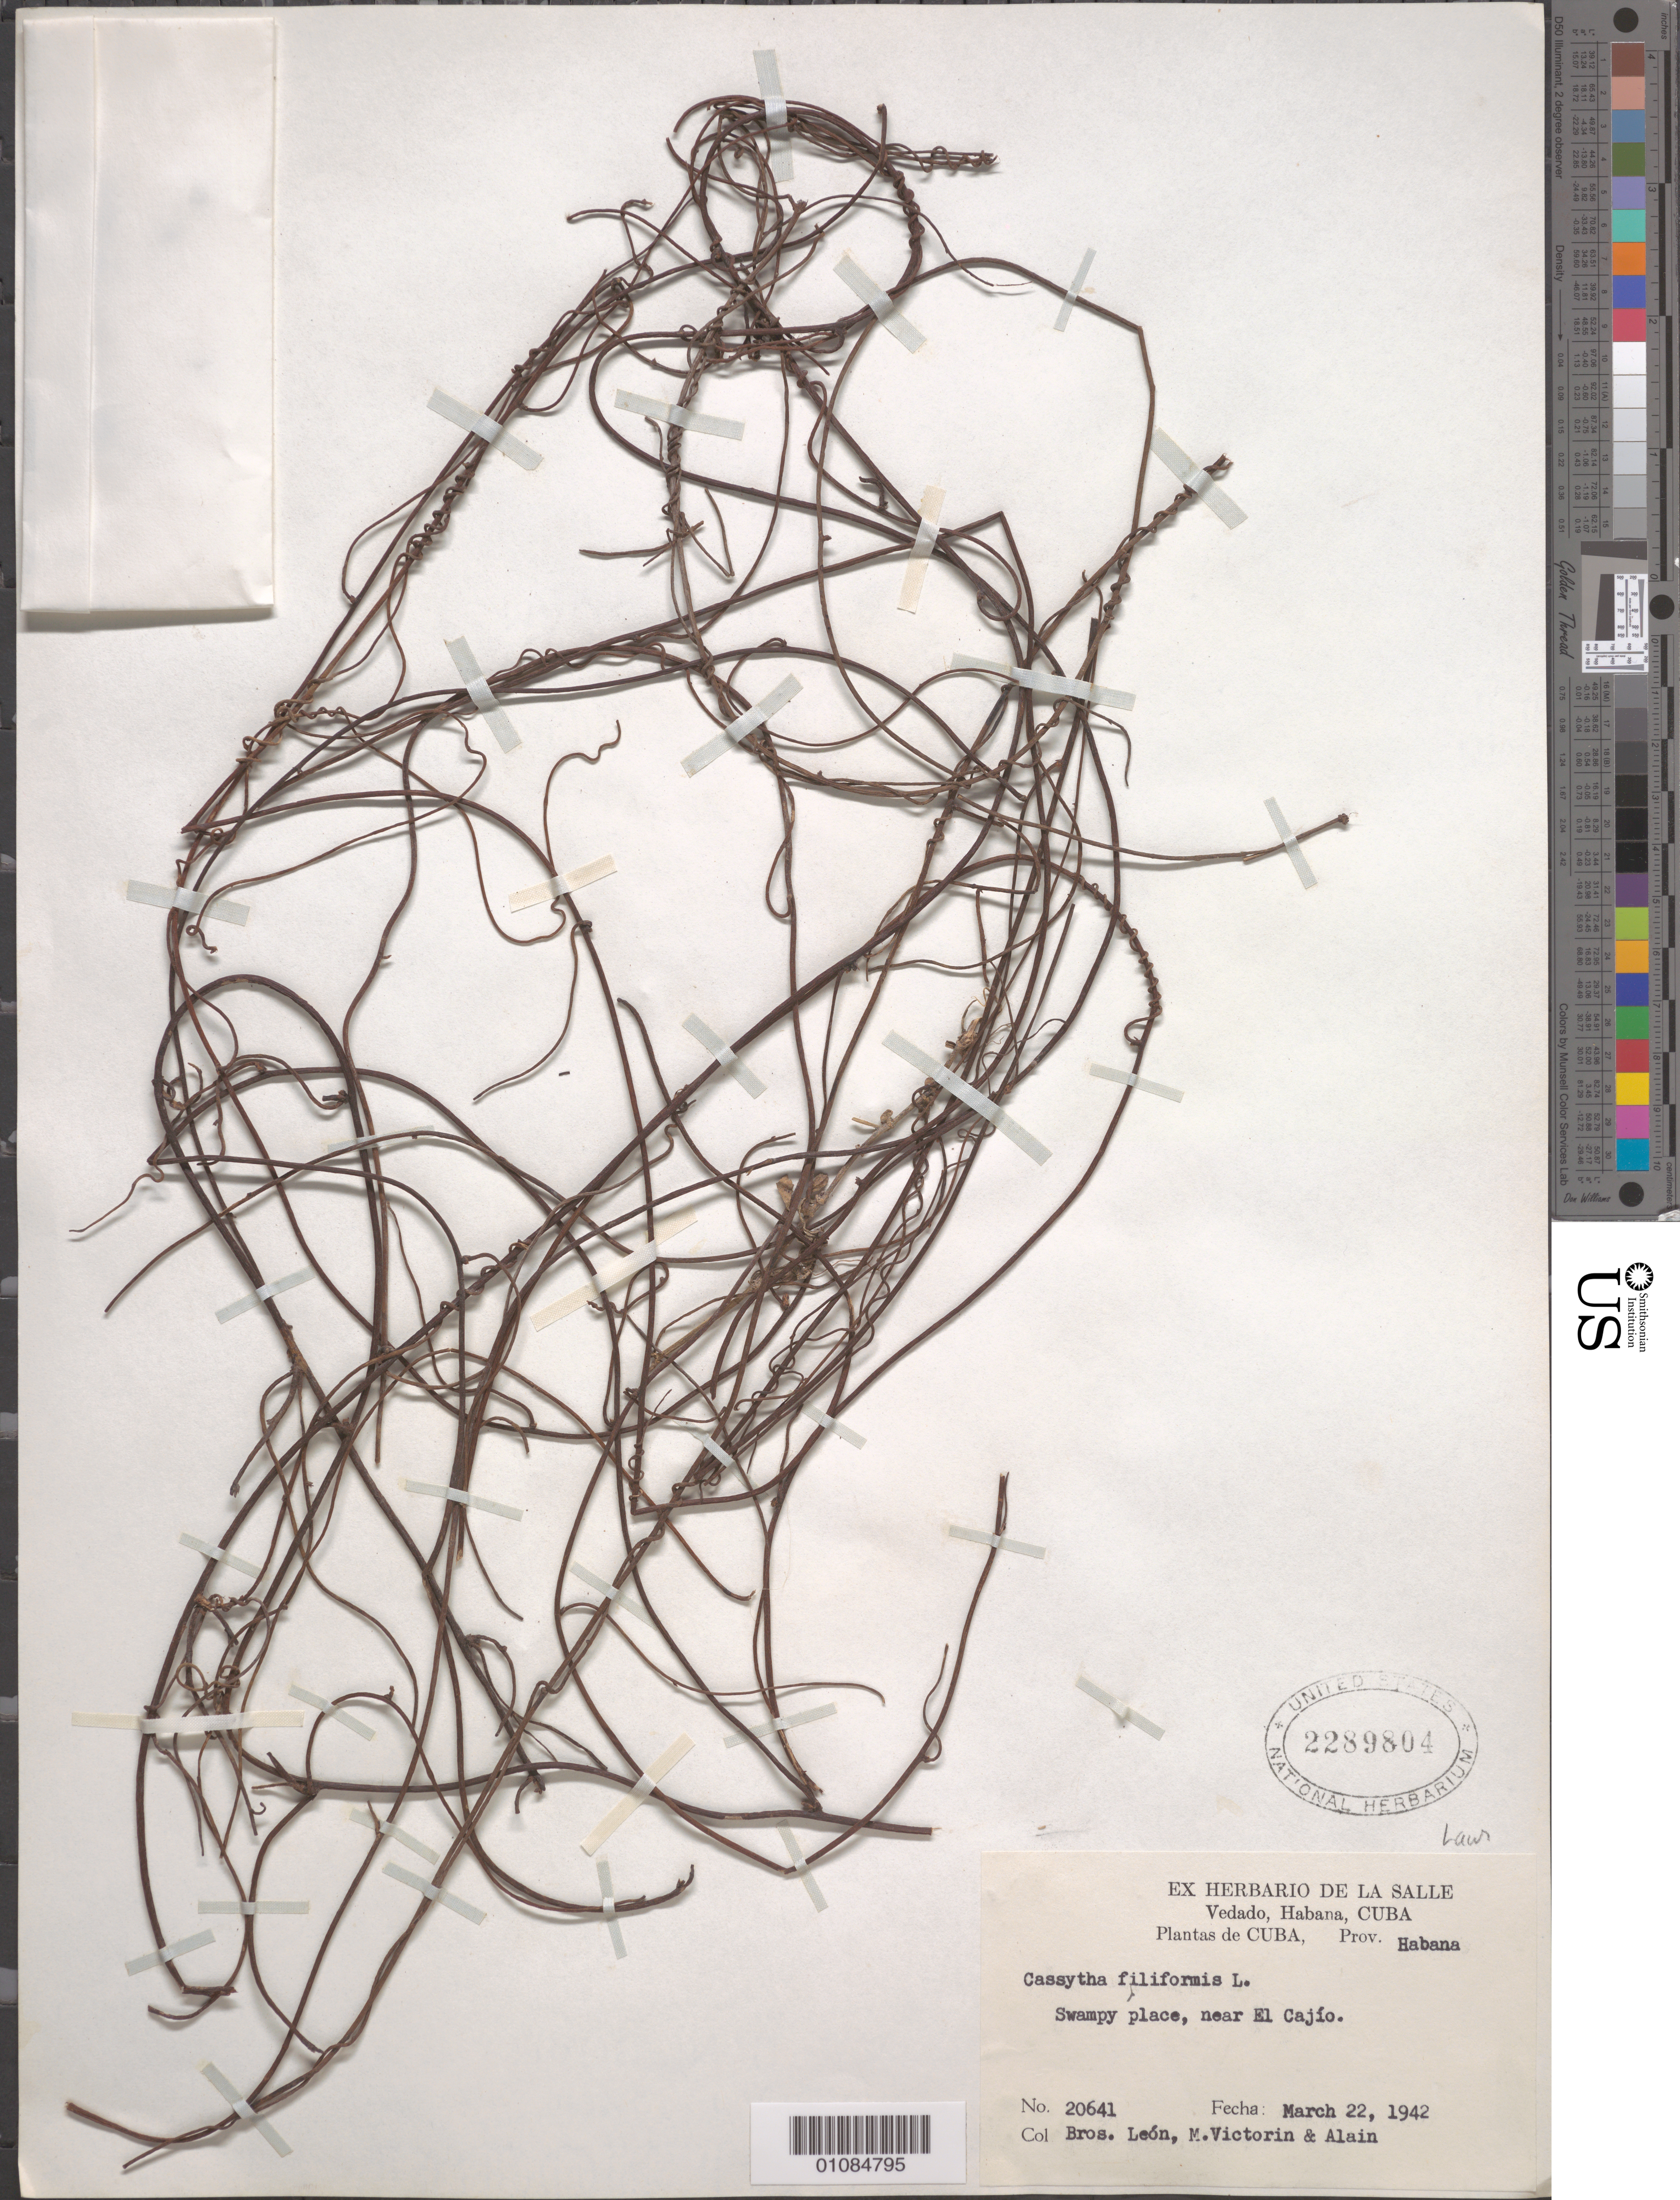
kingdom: Plantae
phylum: Tracheophyta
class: Magnoliopsida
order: Laurales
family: Lauraceae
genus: Cassytha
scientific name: Cassytha filiformis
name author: L.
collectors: F. Victorin, Bro. León, A. H. Liogier & F. Victorin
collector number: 20641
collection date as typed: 22 Mar 1942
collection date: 1942-03-22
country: Cuba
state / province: La Habana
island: Cuba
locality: Swampy place, near El Cajio Vedado, Habana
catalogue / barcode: US 2289804